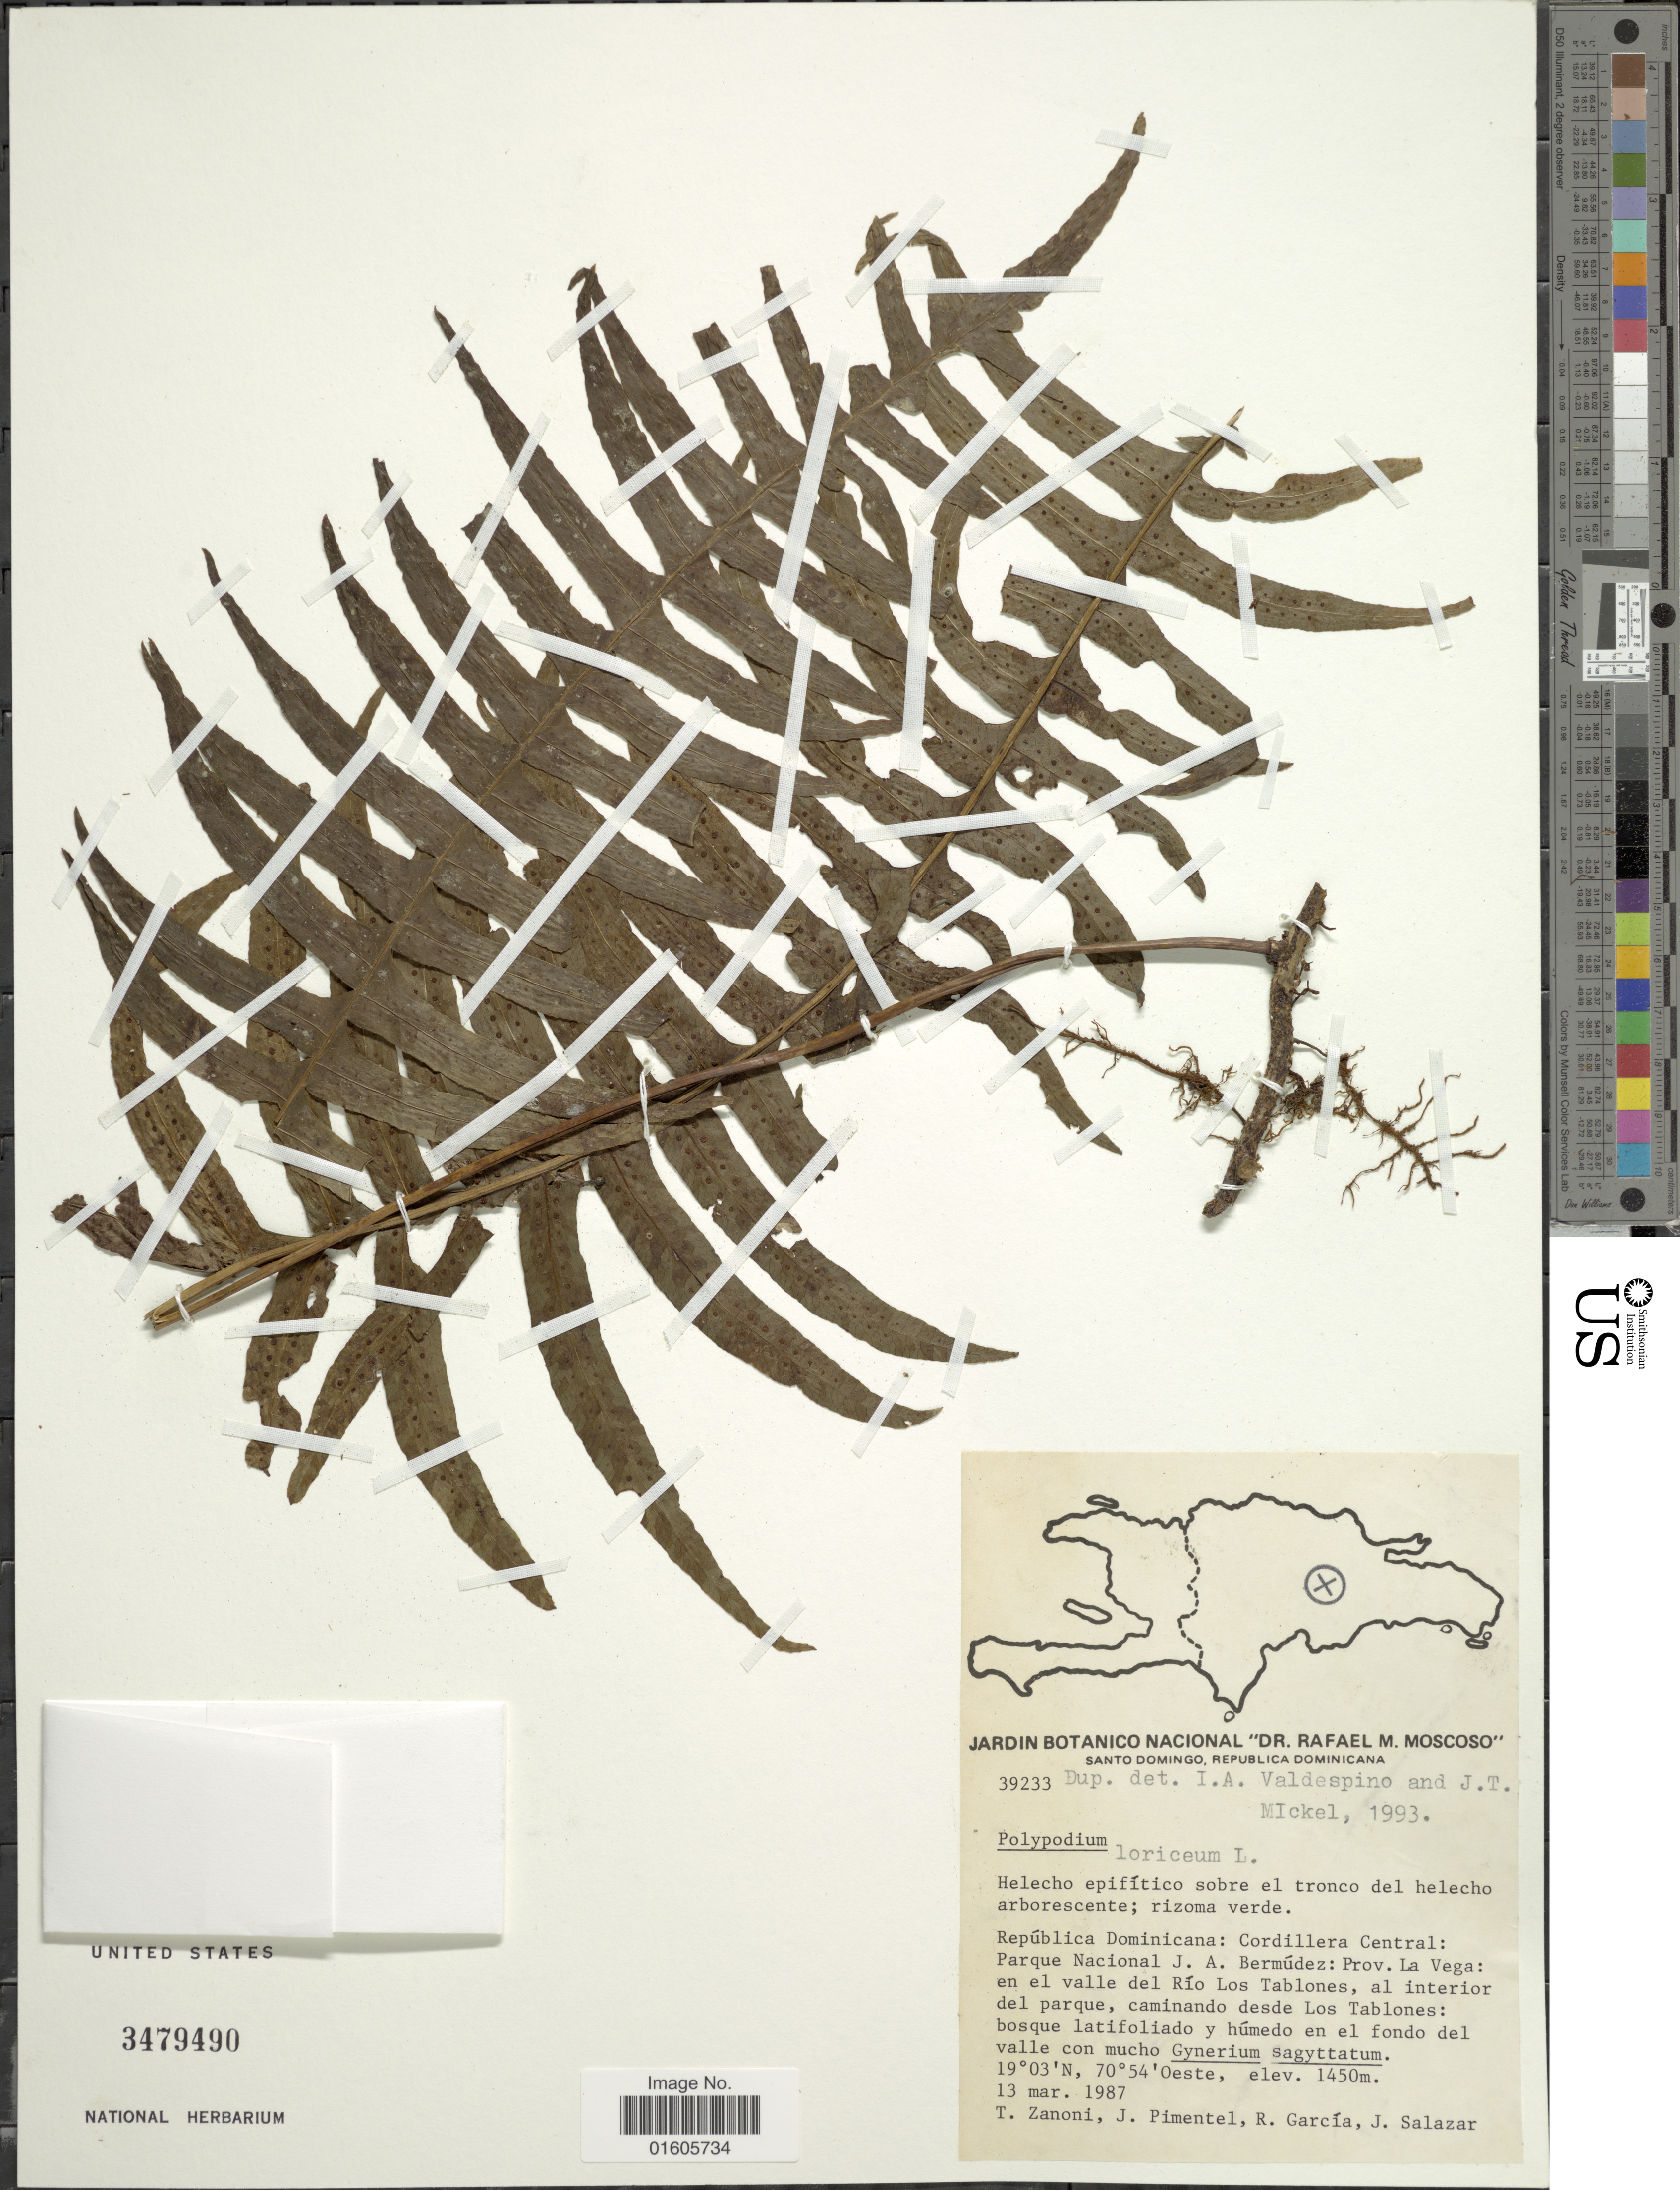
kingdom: Plantae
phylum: Tracheophyta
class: Polypodiopsida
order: Polypodiales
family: Polypodiaceae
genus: Serpocaulon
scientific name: Serpocaulon loriceum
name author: (L.) A.R. Sm.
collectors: T. A. Zanoni, J. Pimentel, R. García & J. Salazar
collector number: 39233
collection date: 1987-03-13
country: Dominican Republic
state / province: La Vega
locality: República Dominicana: Cordillera Central: Parque Nacional J.A. Bermúdez: Prov. La Vega: en el valle del Río Los Tablones, al interior del parque, caminando desde Los Tablones.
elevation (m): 1450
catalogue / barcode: US 3479490